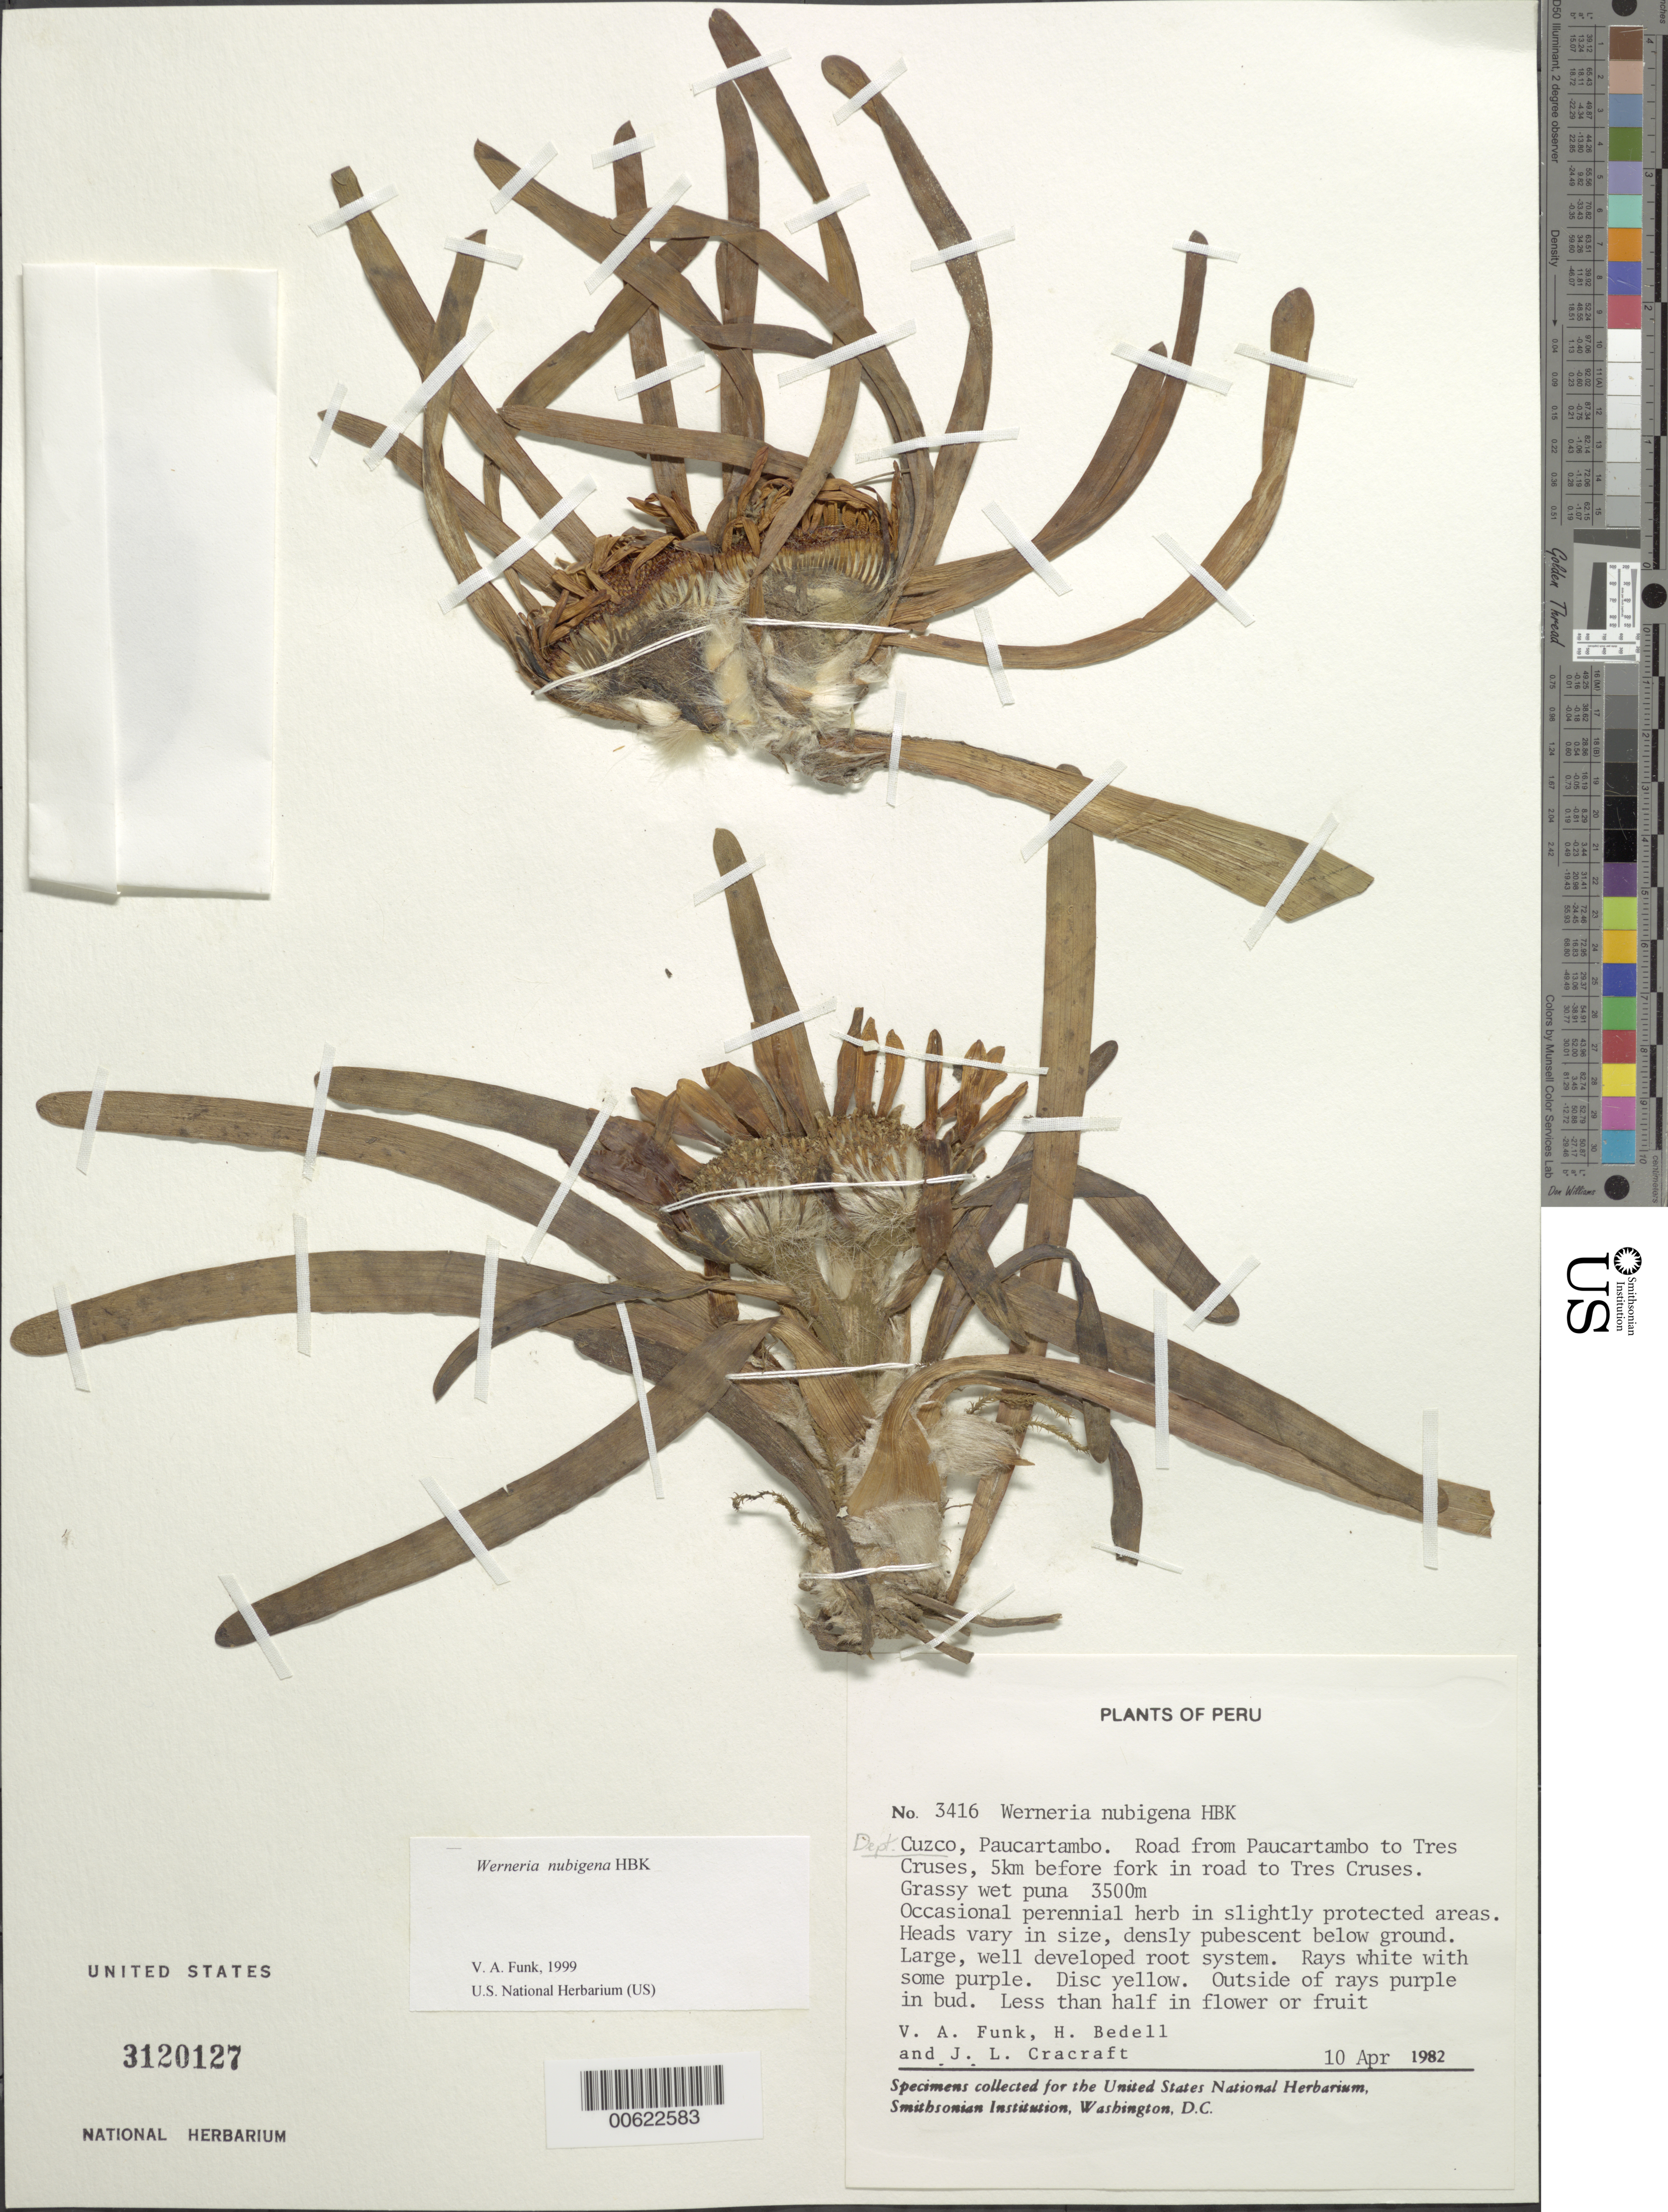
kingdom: Plantae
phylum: Tracheophyta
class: Magnoliopsida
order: Asterales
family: Asteraceae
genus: Werneria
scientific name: Werneria nubigena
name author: Kunth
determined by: Funk, Vicki A., (BOT), Smithsonian Institution - National Museum of Natural History (UNITED STATES)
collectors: Bro. León, H. G. Bedell & J. L. Cracraft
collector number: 3416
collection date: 1982-04-10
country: Peru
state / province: Cusco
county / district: Paucartambo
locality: Paucartambo, Road from Paucartambo to Tres Cruses, 5 km before fork in road to Tres Cruses.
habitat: Grassy wet puno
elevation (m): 3500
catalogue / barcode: US 3120127